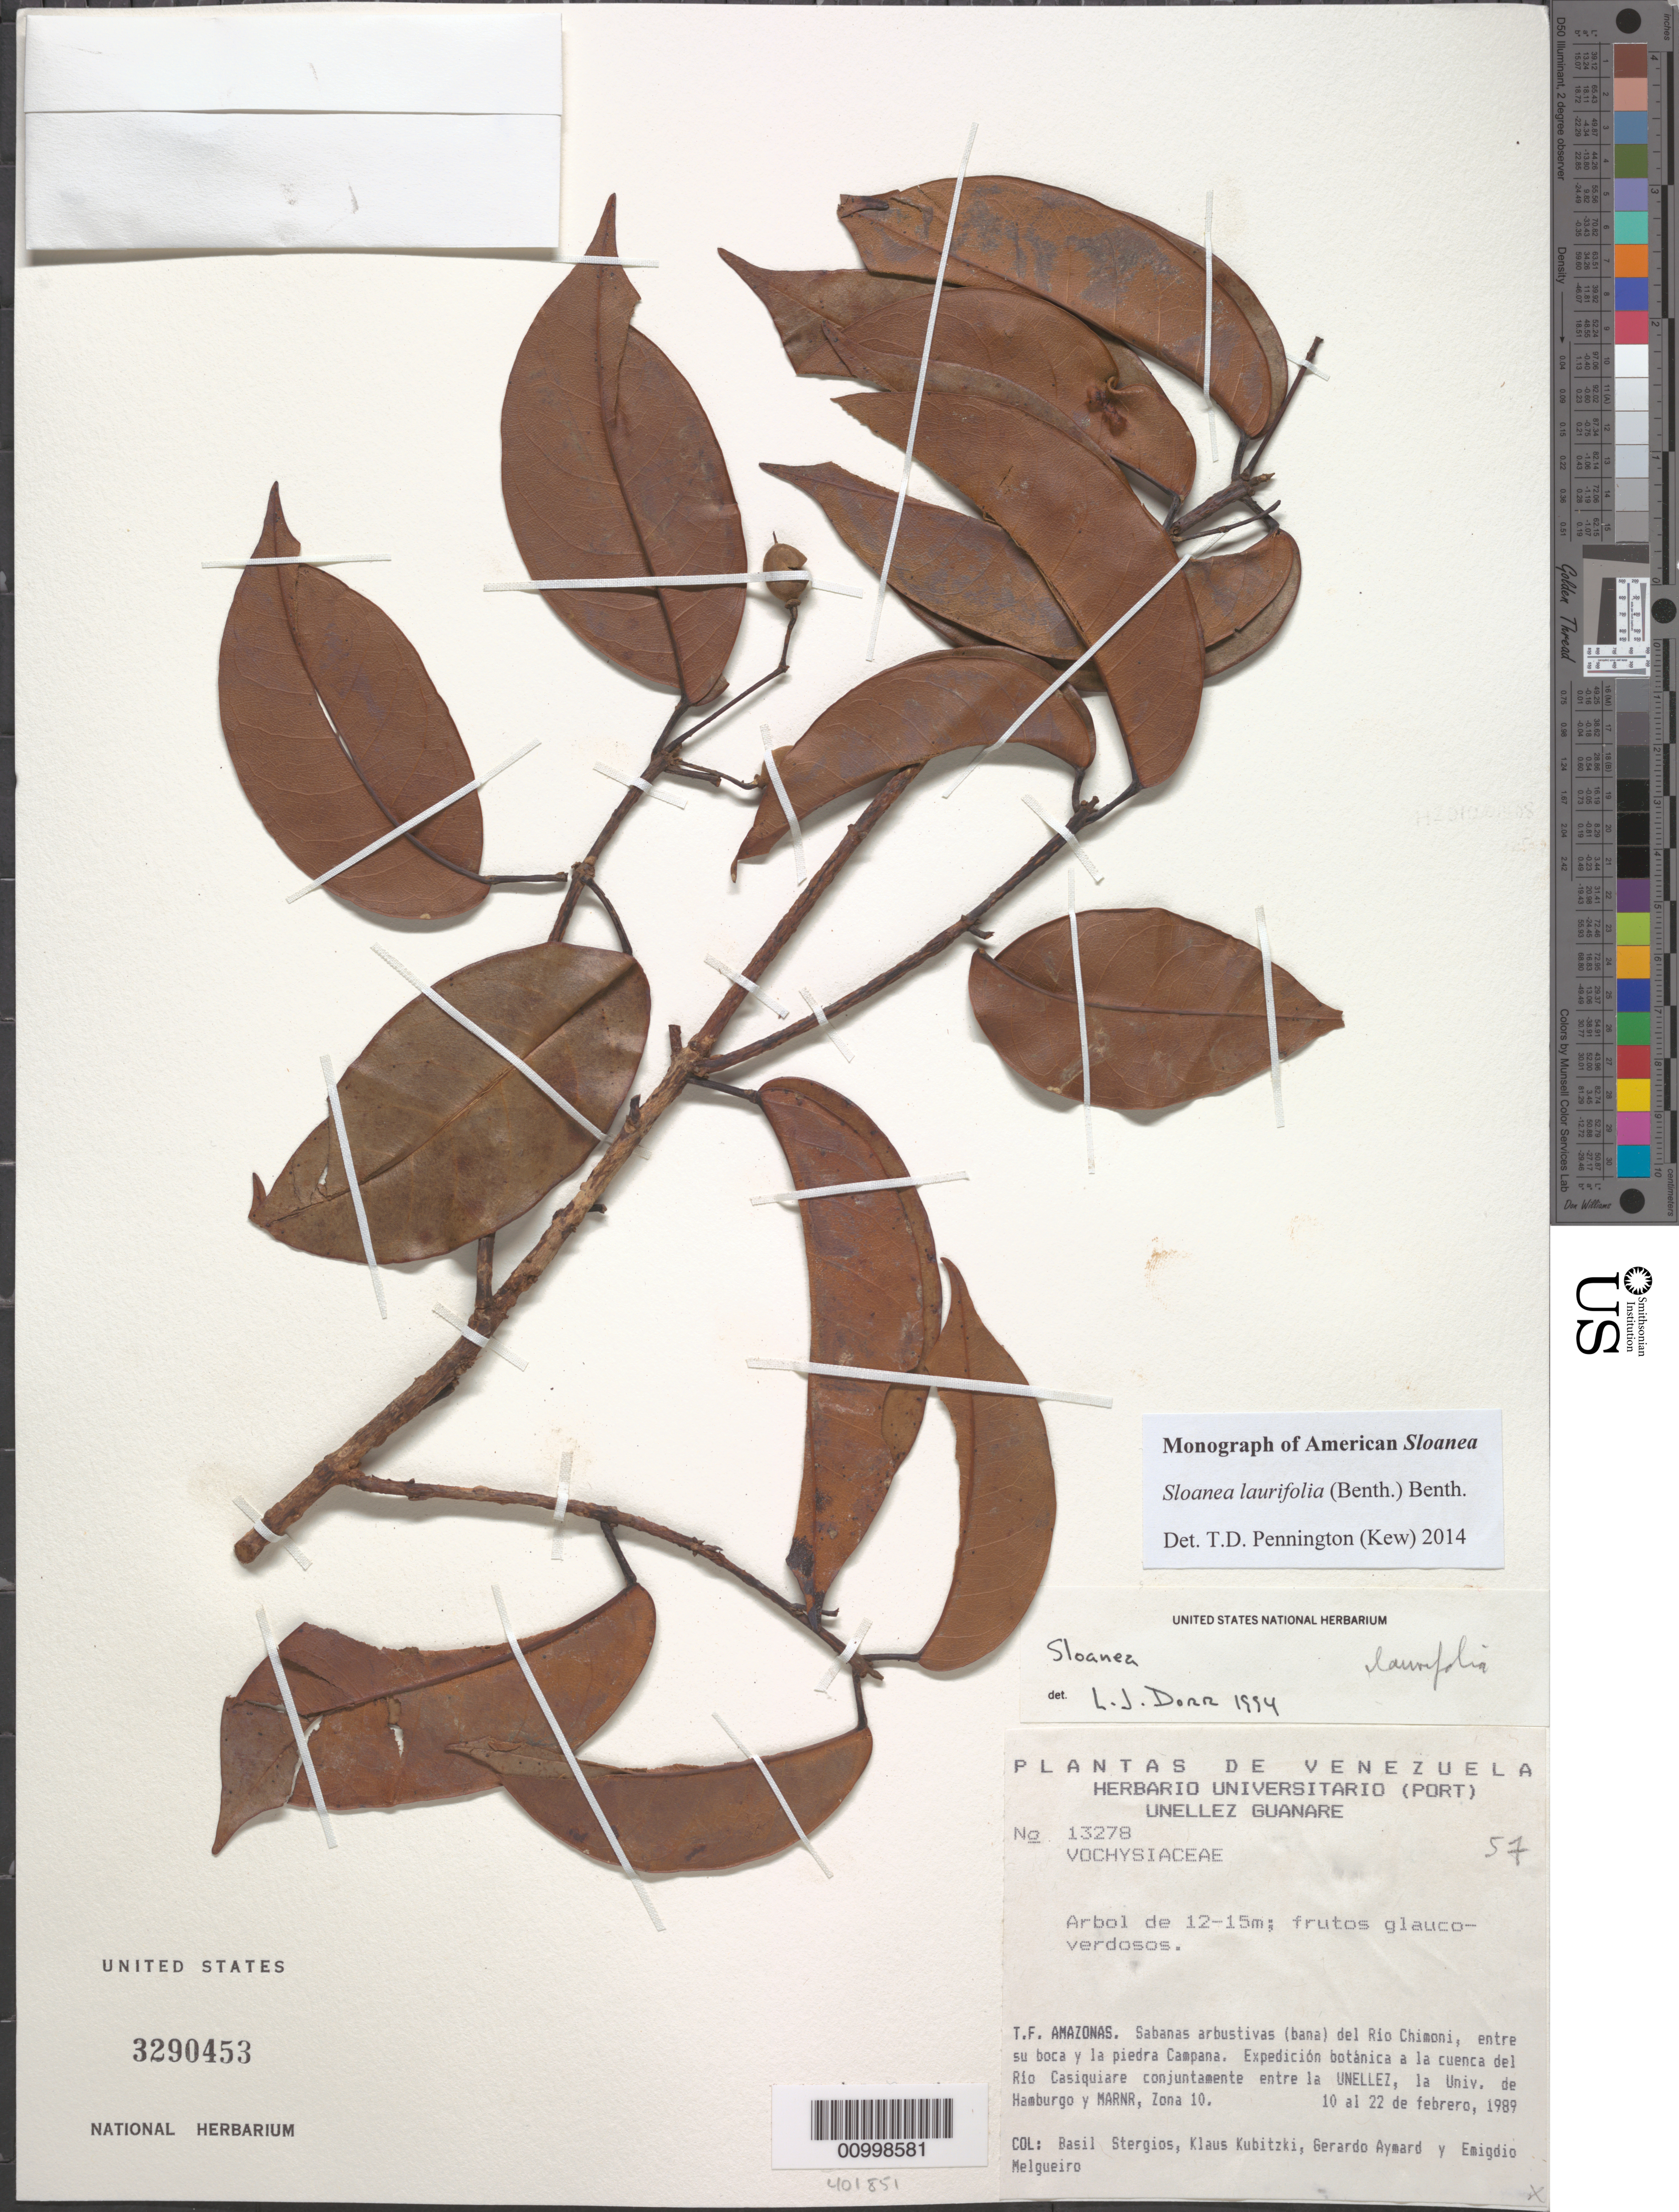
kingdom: Plantae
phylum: Tracheophyta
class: Magnoliopsida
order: Oxalidales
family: Elaeocarpaceae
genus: Sloanea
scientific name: Sloanea laurifolia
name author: (Benth.) Benth.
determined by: Pennington, T. D., (K)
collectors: B. G. Stergios, K. Kubitzki, G. A. Aymard & E. Melgueiro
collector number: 13278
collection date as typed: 10-Feb-89 to 22-Feb-89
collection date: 1989-02-10/1989-02-22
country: Venezuela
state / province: Amazonas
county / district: Río Negro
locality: Río Chimoni, entre su boca y la piedra Campana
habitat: Sabana arbustivas (bana) del río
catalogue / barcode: US 3290453